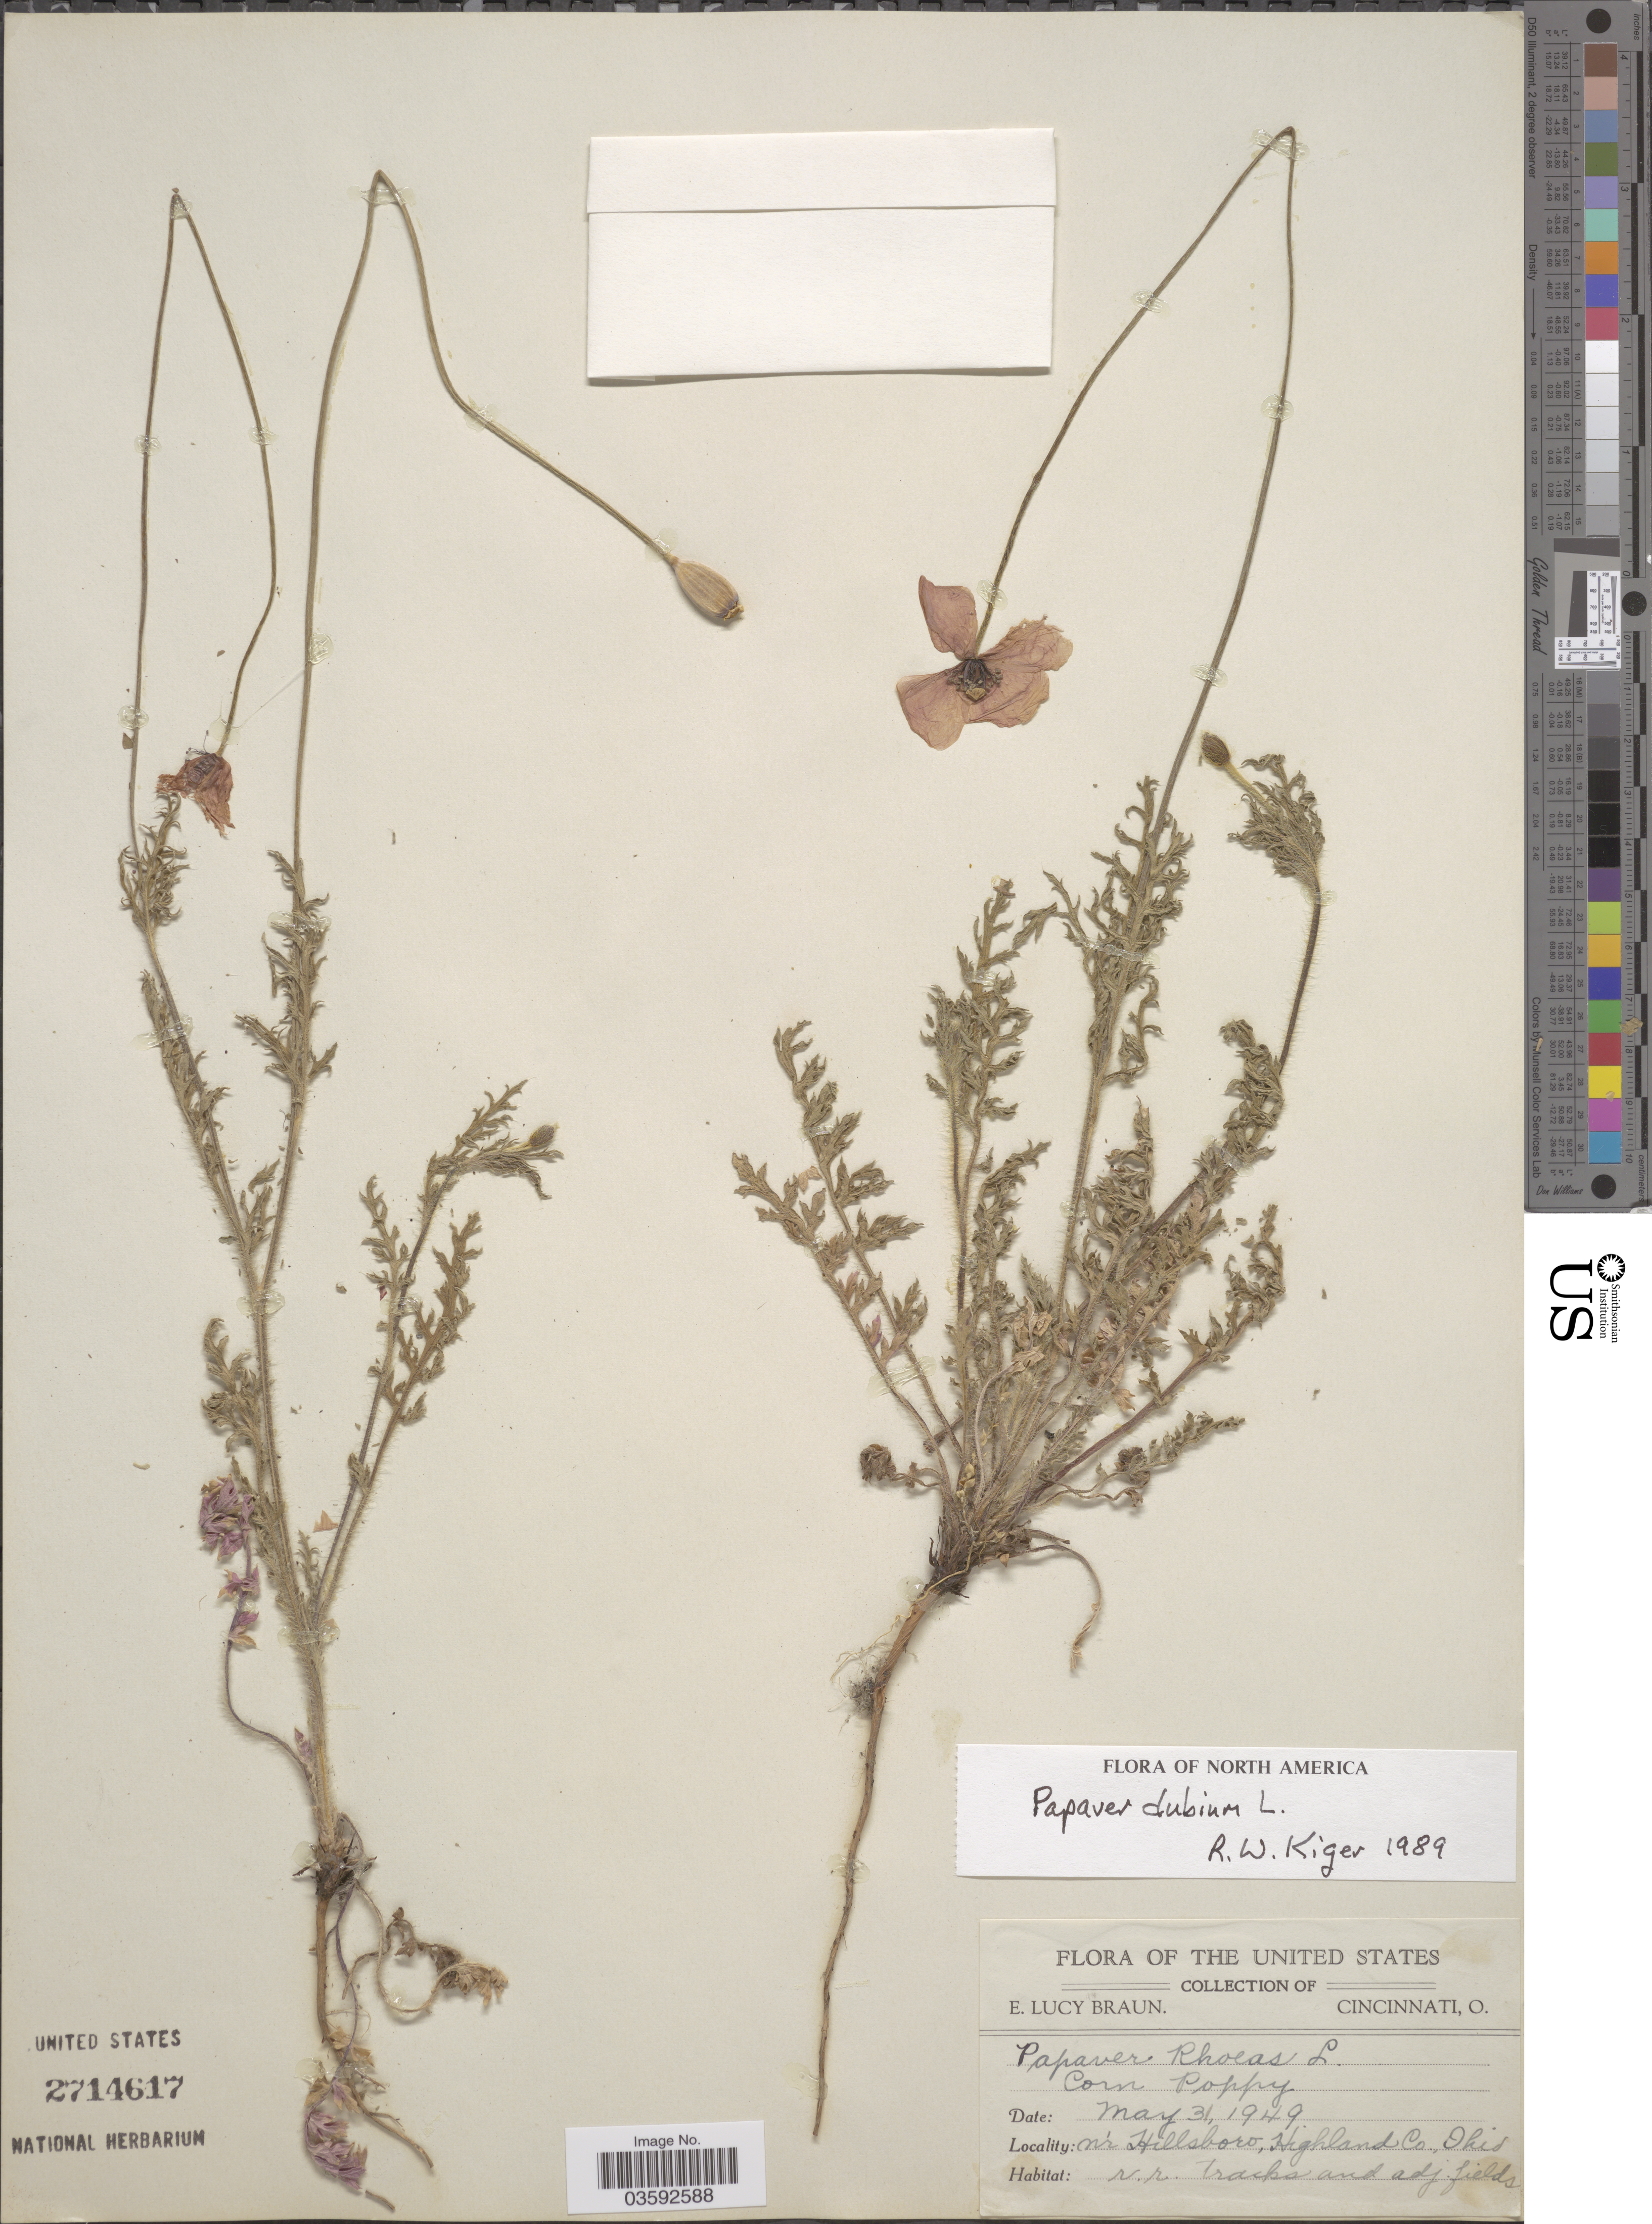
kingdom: Plantae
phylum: Tracheophyta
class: Magnoliopsida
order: Ranunculales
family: Papaveraceae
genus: Papaver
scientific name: Papaver dubium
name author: L.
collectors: E. L. Braun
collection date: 1949-05-31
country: United States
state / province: Ohio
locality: N'r Hillsboro, Highland Co.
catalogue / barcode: US 2714617